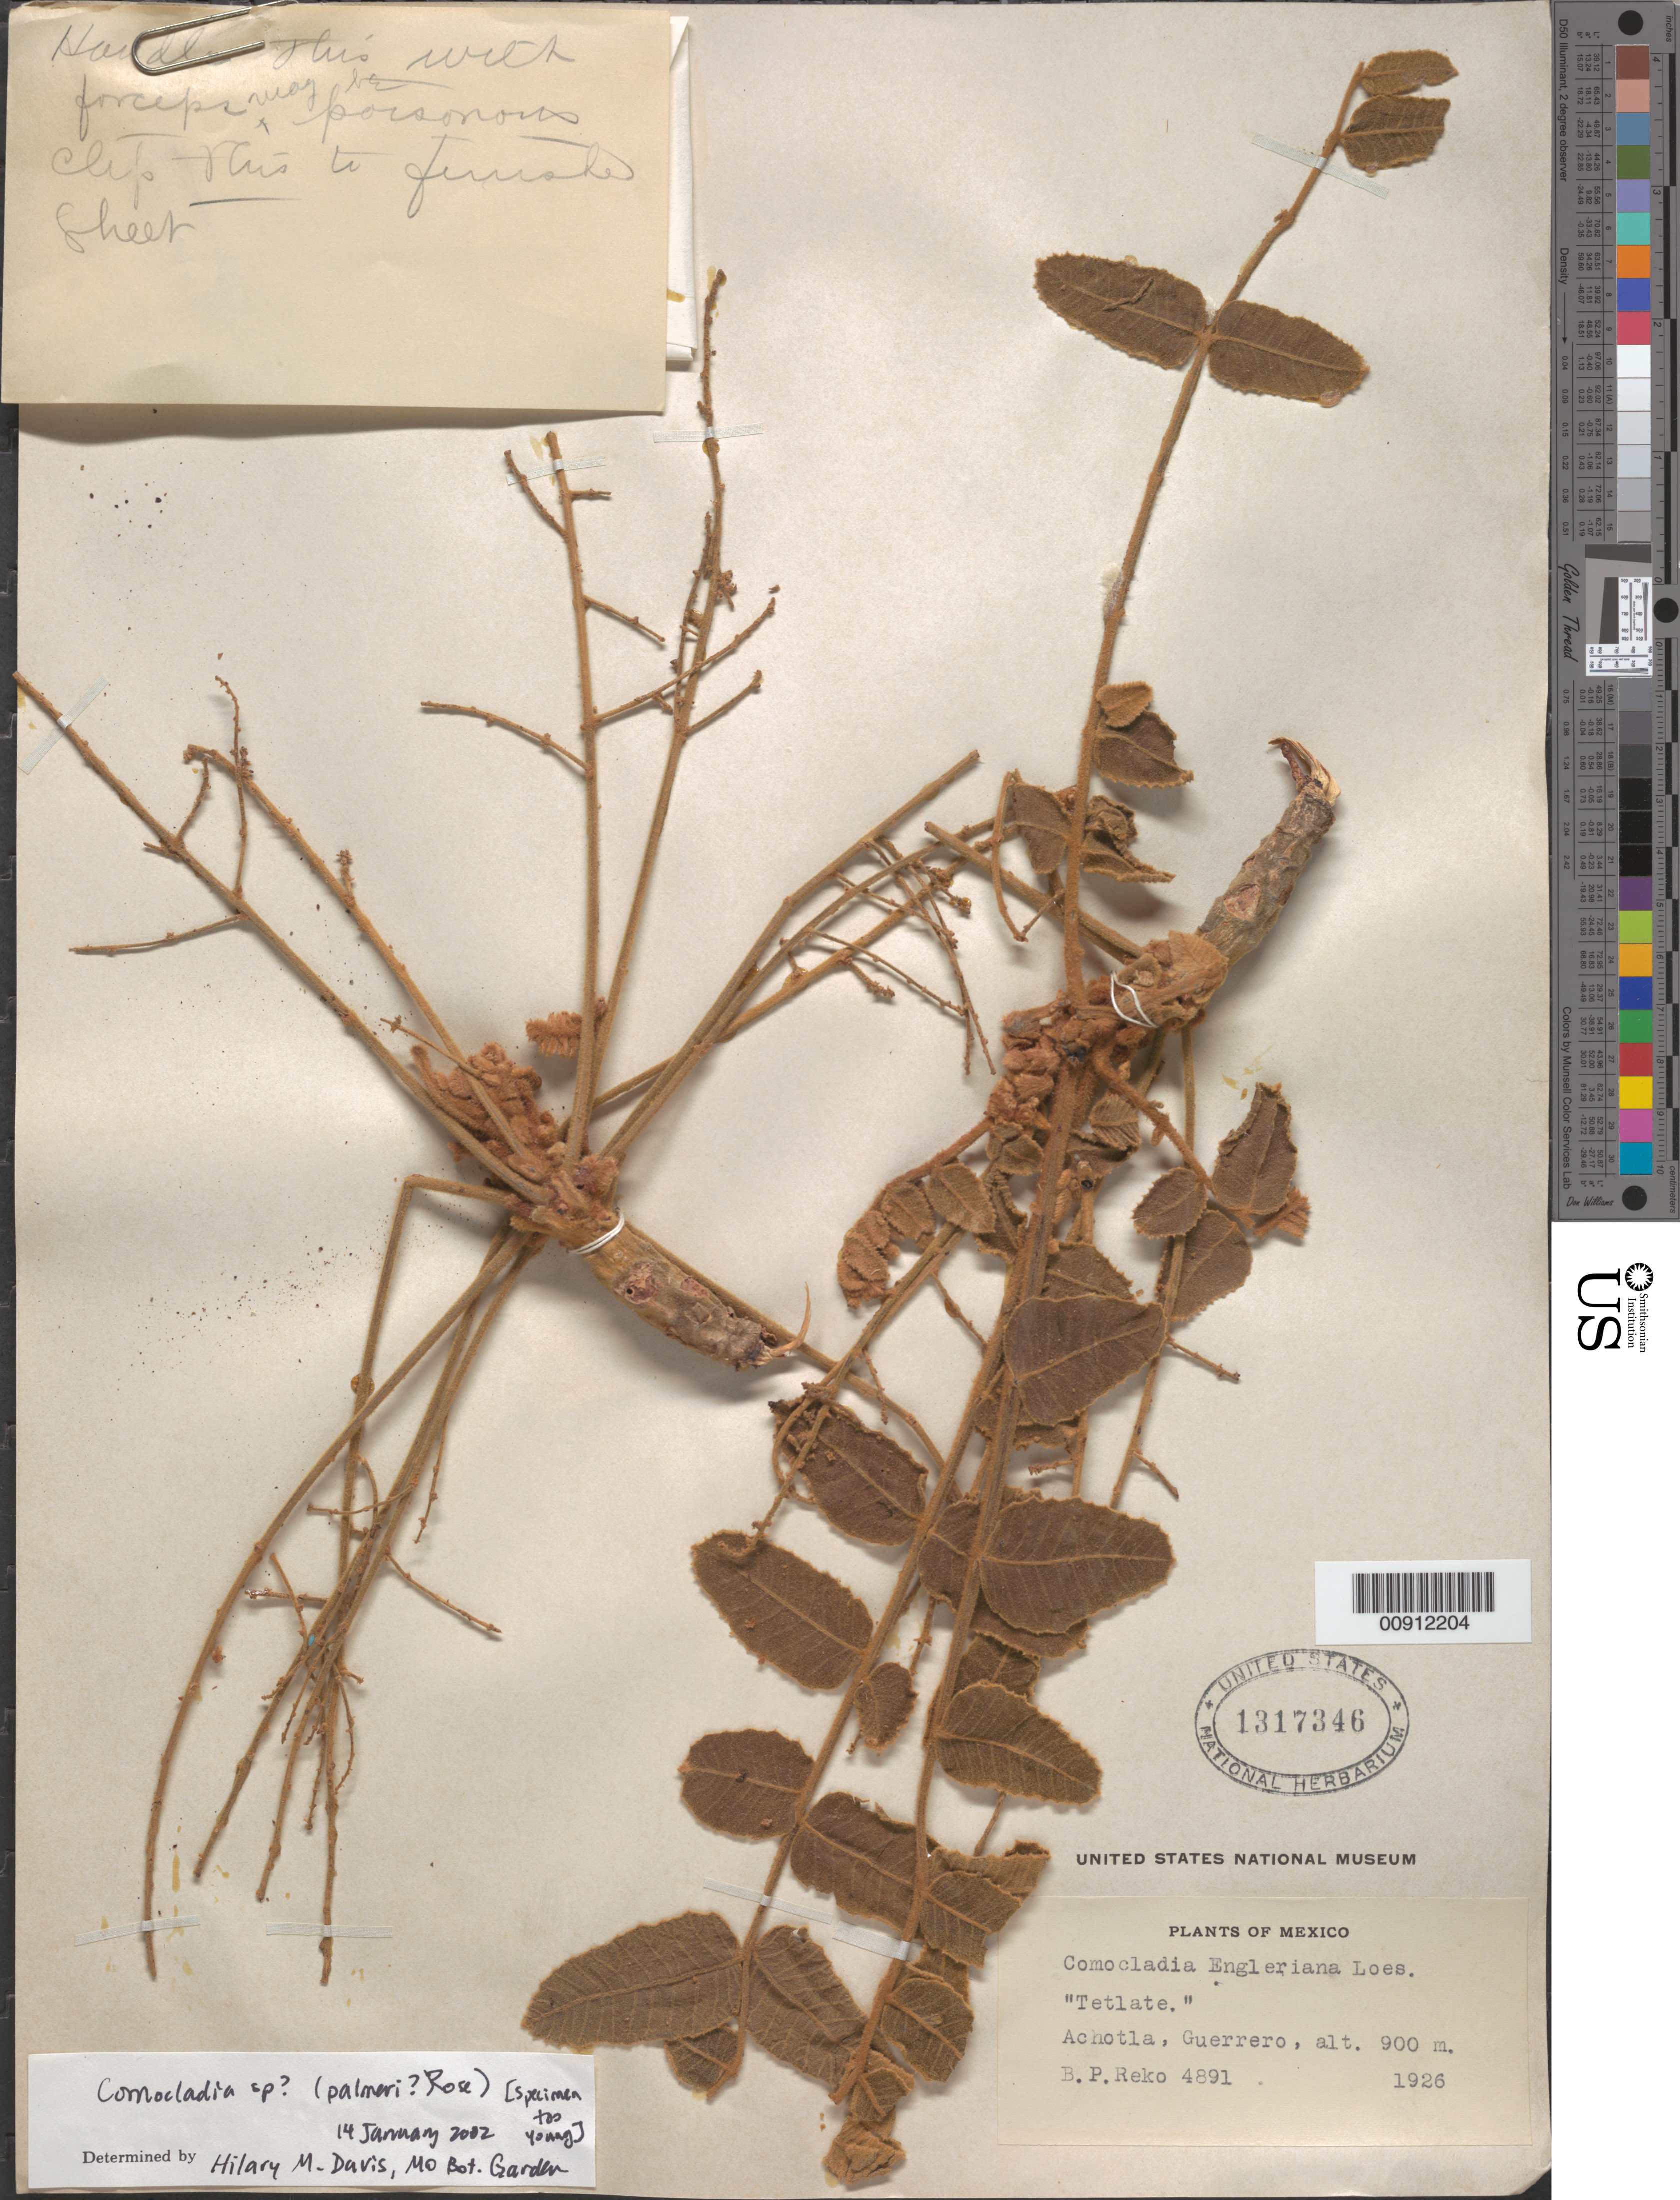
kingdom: Plantae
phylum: Tracheophyta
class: Magnoliopsida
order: Sapindales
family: Anacardiaceae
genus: Comocladia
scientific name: Comocladia sp.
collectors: B. P. Reko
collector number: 4891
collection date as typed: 1926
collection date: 1926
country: Mexico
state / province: Guerrero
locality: Achotla, Guerrero.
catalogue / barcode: US 1317346